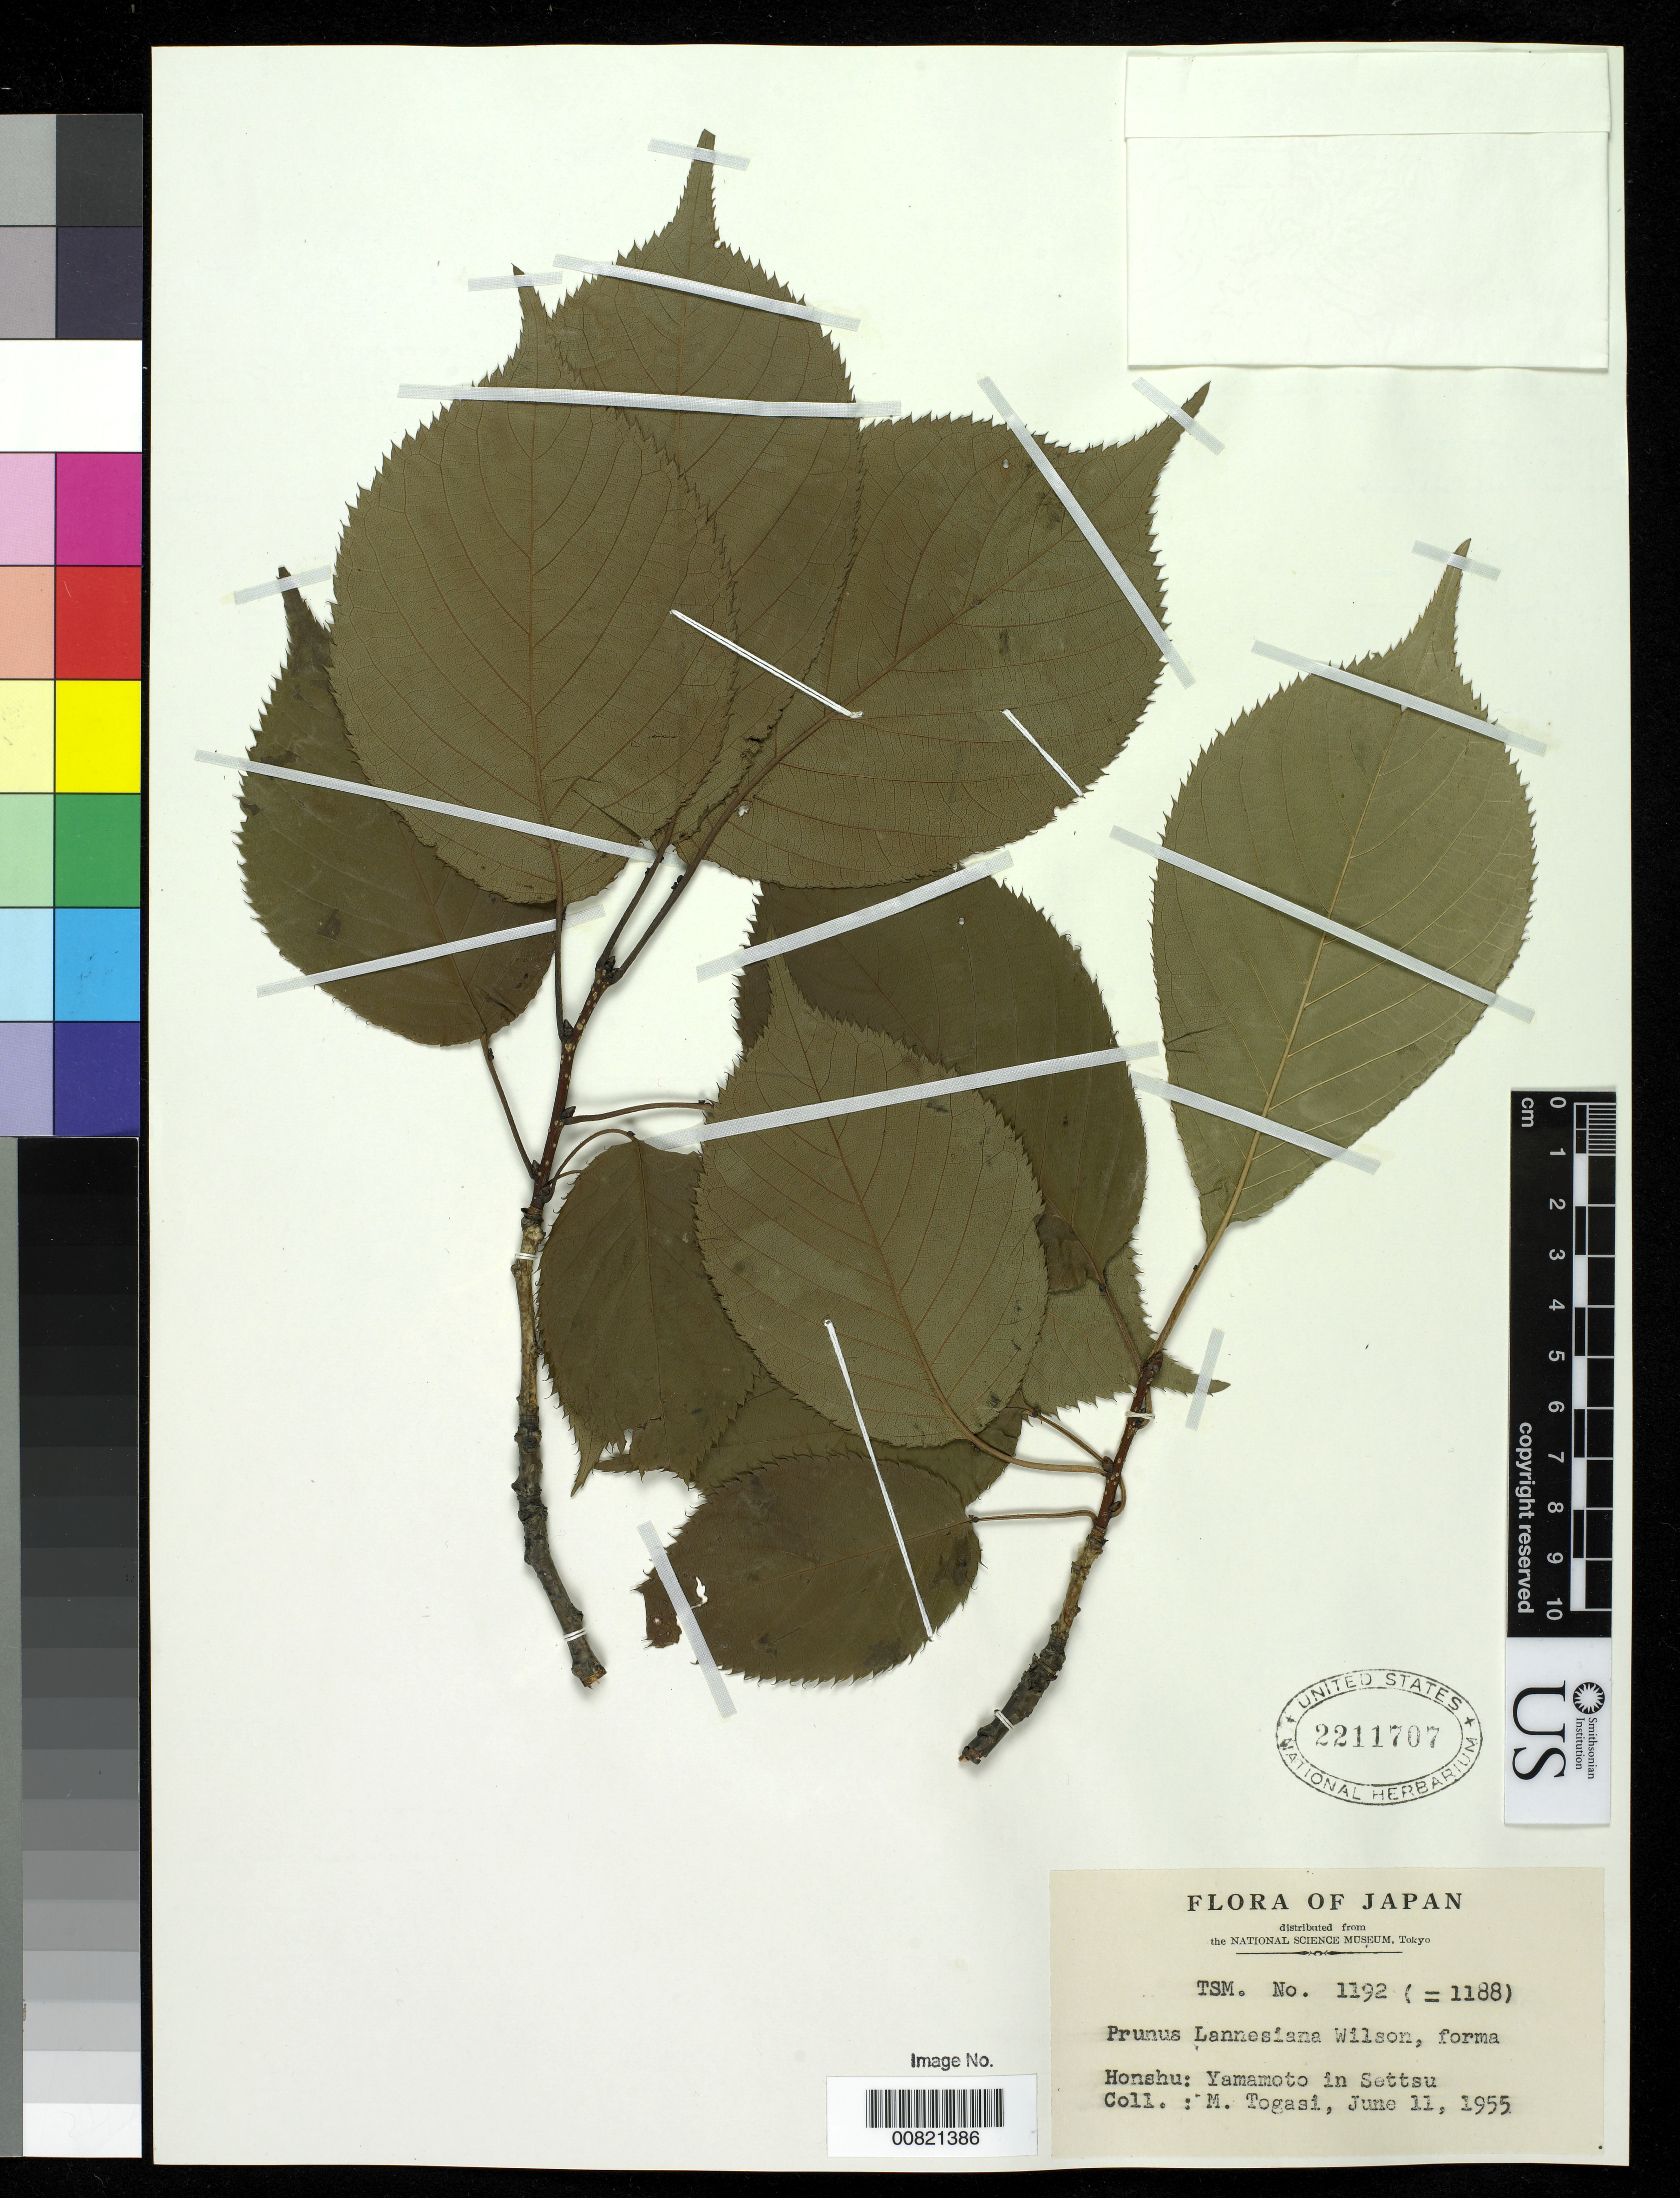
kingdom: Plantae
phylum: Tracheophyta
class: Magnoliopsida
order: Rosales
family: Rosaceae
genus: Prunus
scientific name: Prunus lannesiana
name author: (Carrière) E.H. Wilson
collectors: M. Togasi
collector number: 1192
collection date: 1955-06-11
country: Japan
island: Honshu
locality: Yamamoto in Settsu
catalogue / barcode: US 2211707